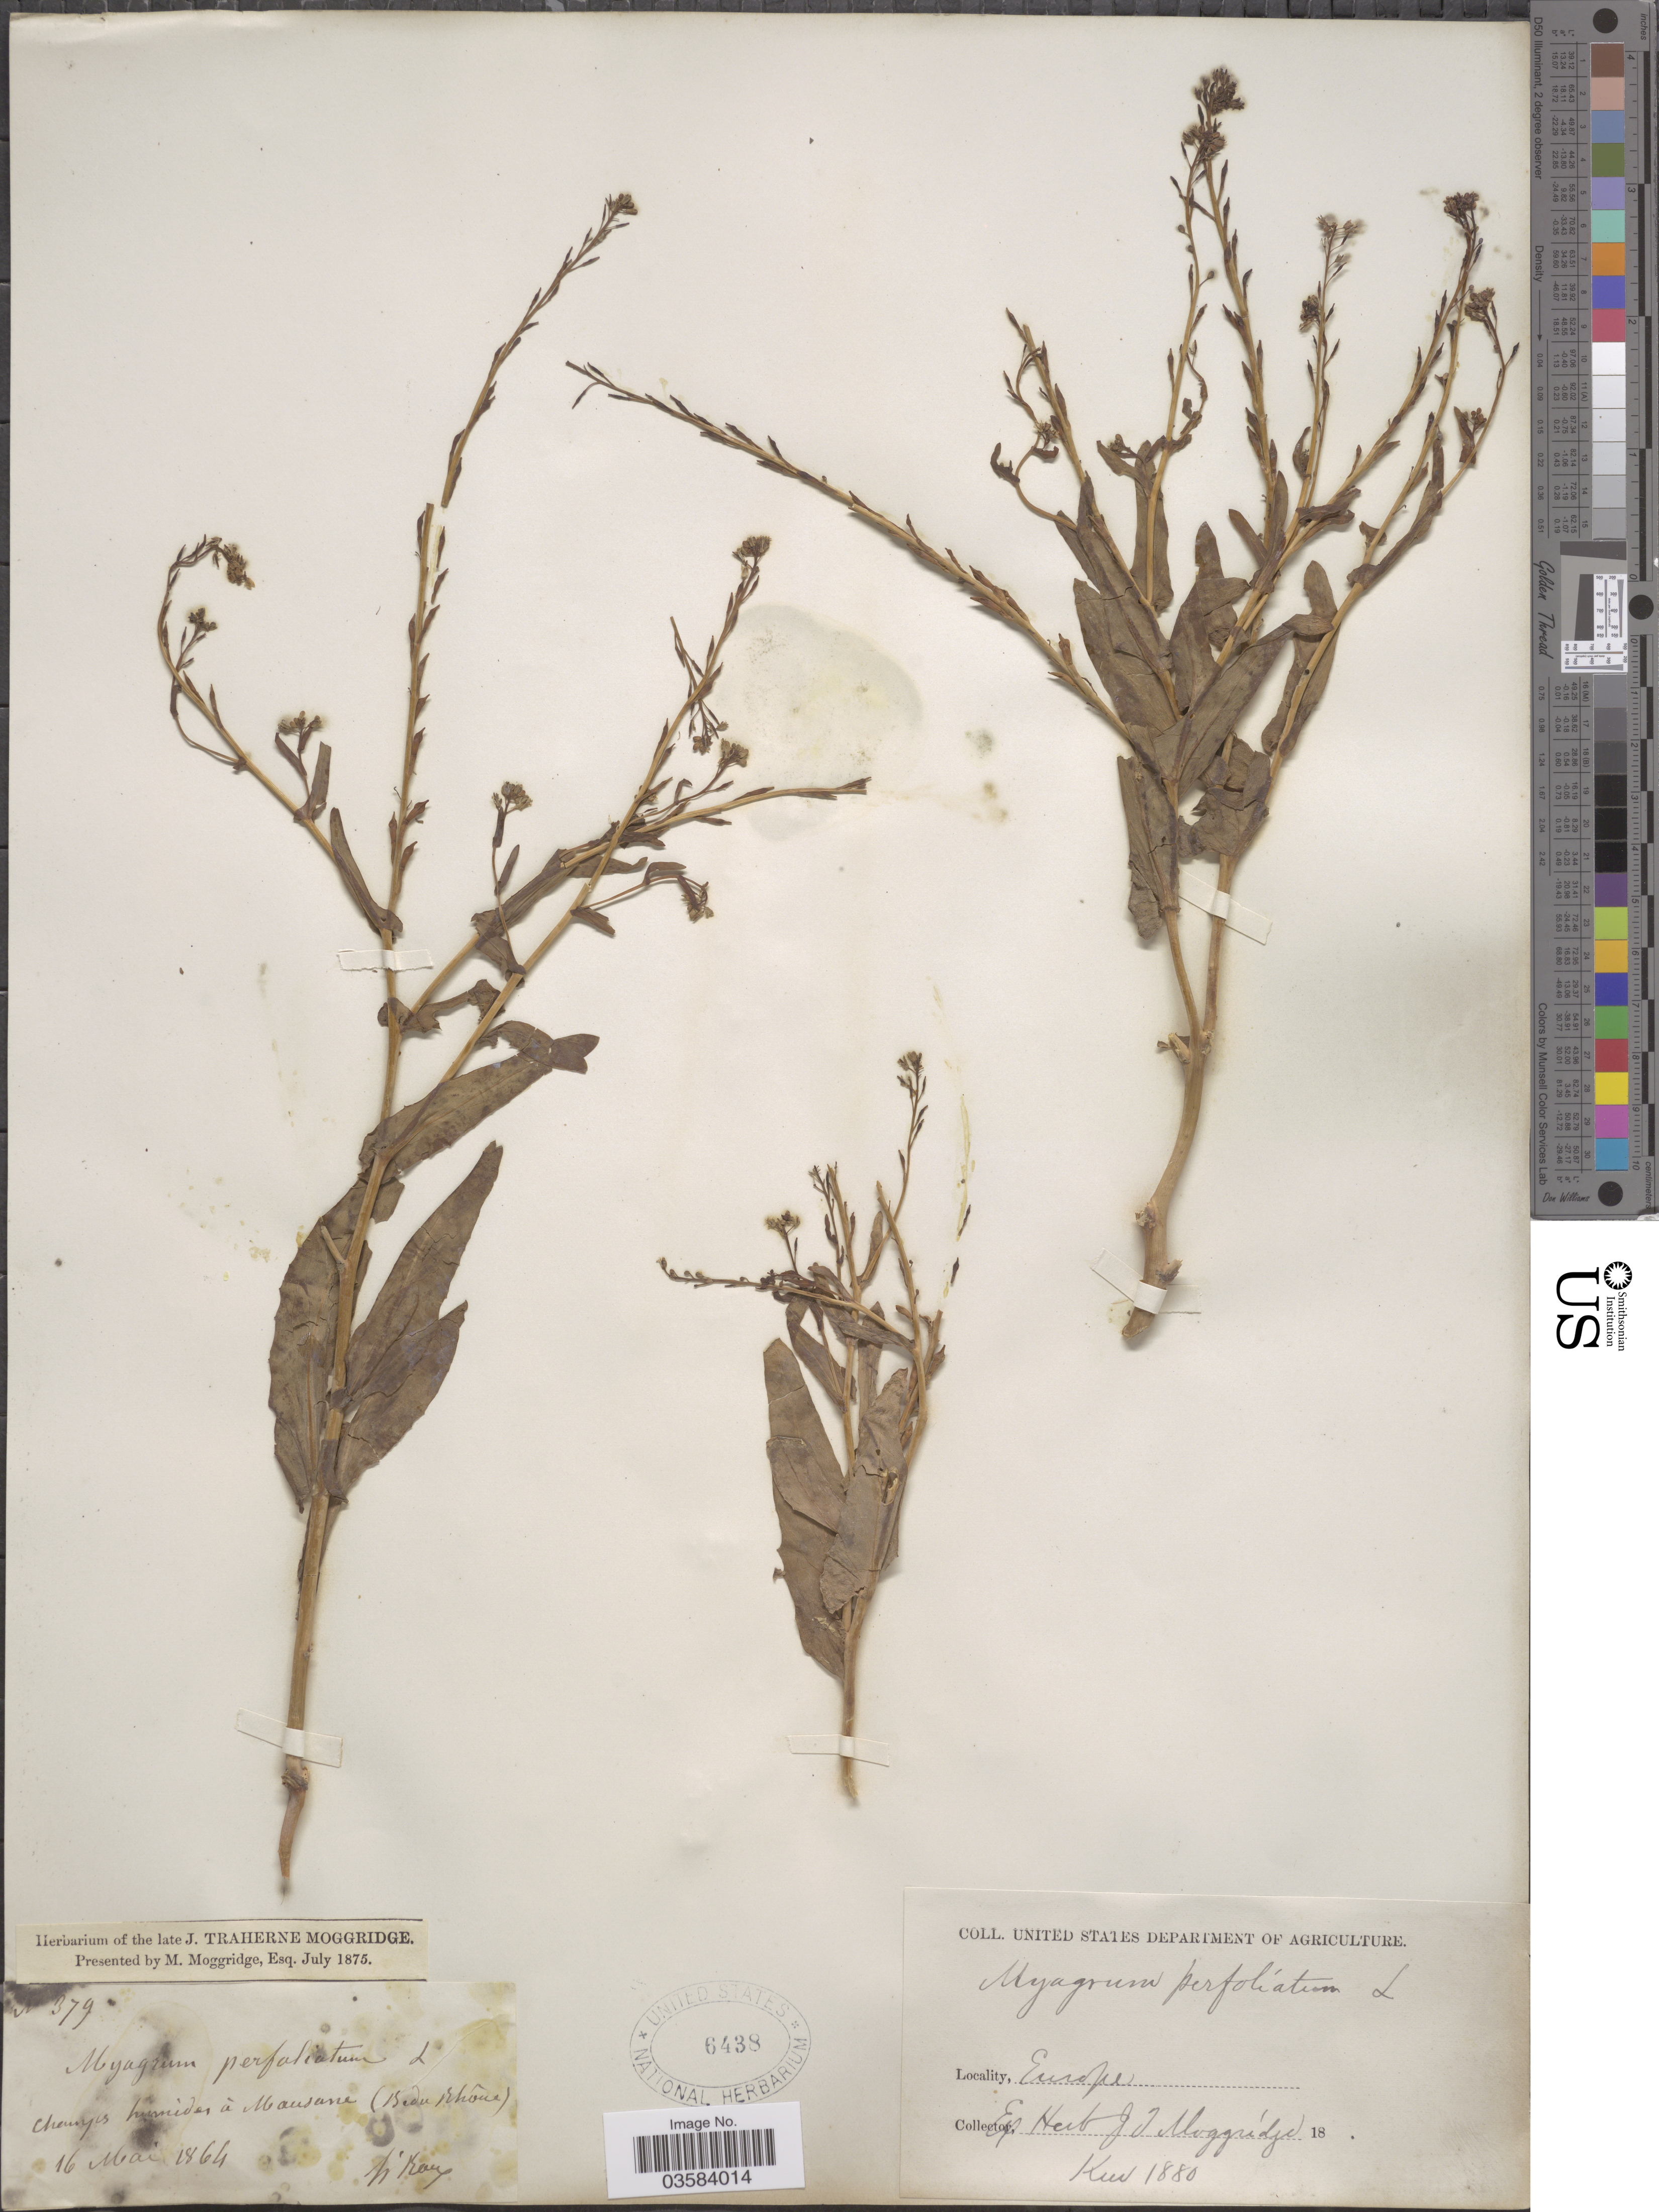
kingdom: Plantae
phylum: Tracheophyta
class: Magnoliopsida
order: Brassicales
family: Brassicaceae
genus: Myagrum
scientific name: Myagrum perfoliatum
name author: L.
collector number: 379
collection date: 1864-05-16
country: France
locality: Champs humides à Mausane (B. du Rhône). Europe.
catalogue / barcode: US 6438